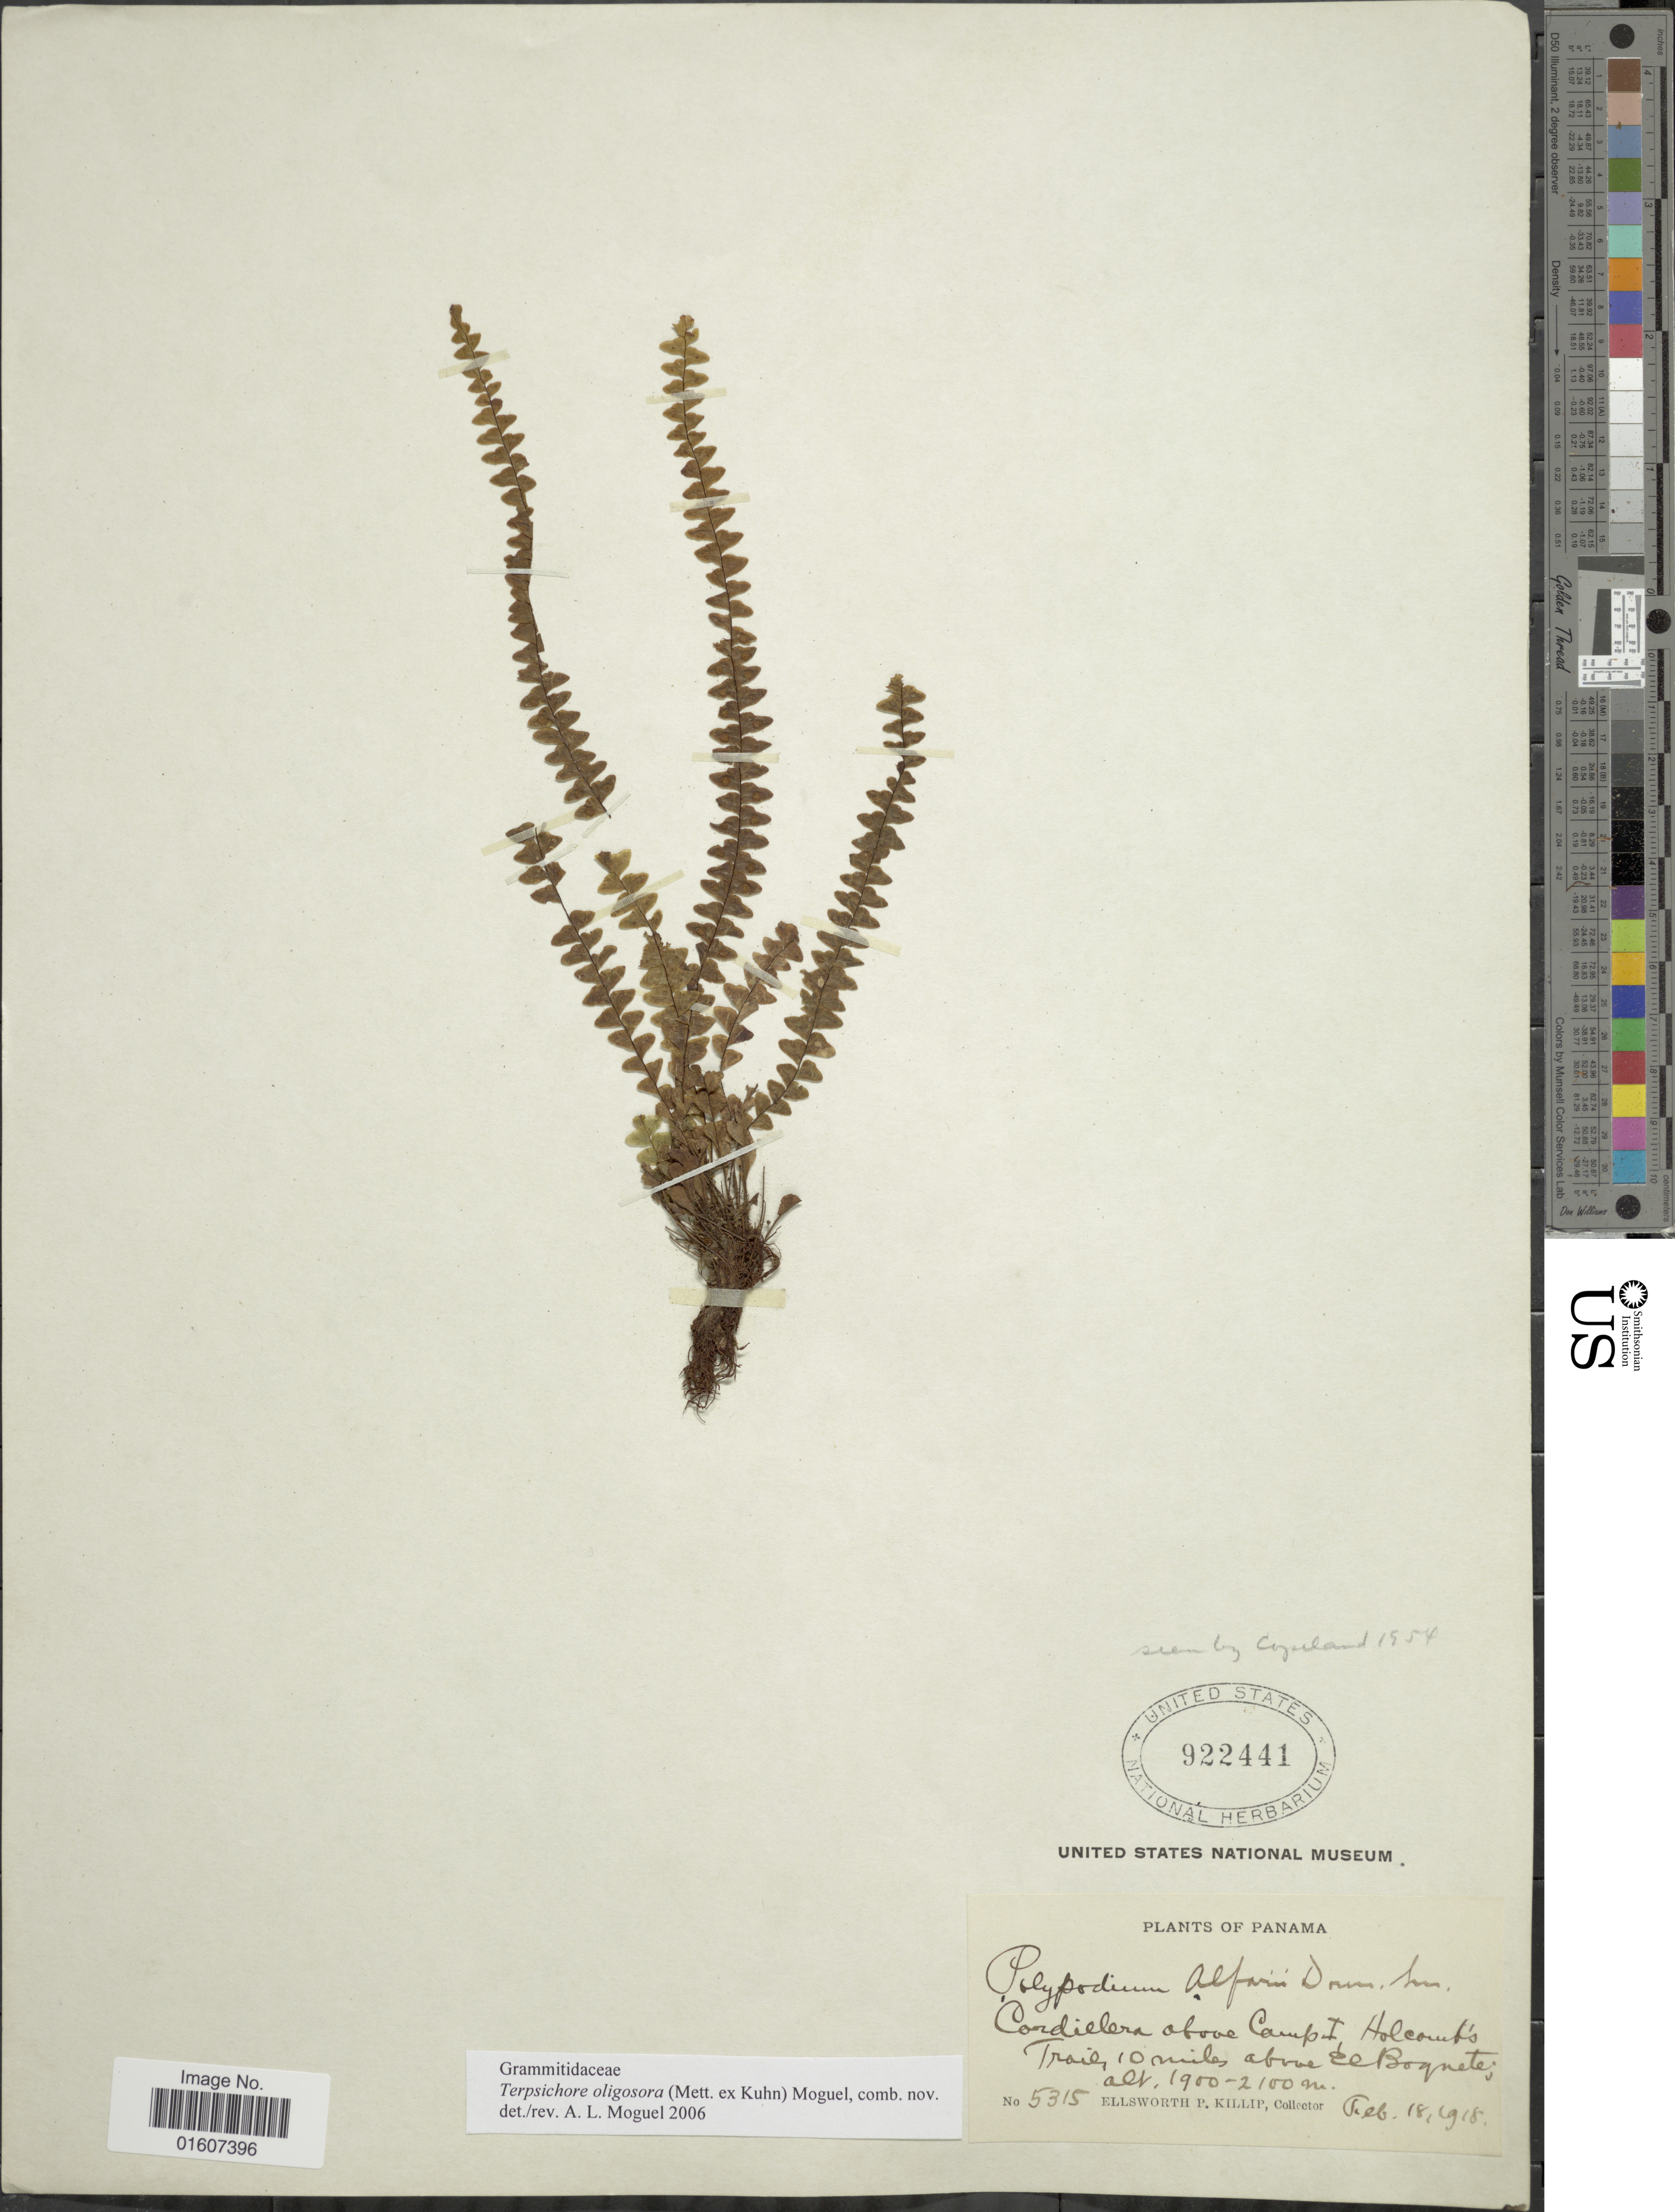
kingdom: Plantae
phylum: Tracheophyta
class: Polypodiopsida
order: Polypodiales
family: Polypodiaceae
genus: Terpsichore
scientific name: Terpsichore oligosora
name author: (Mett. ex Kuhn) Moguel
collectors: E. P. Killip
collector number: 5315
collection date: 1918-02-18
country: Panama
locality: Cordillera above Camp I, Holcomb's Trail, 10 miles above El Boquete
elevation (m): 1900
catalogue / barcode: US 922441